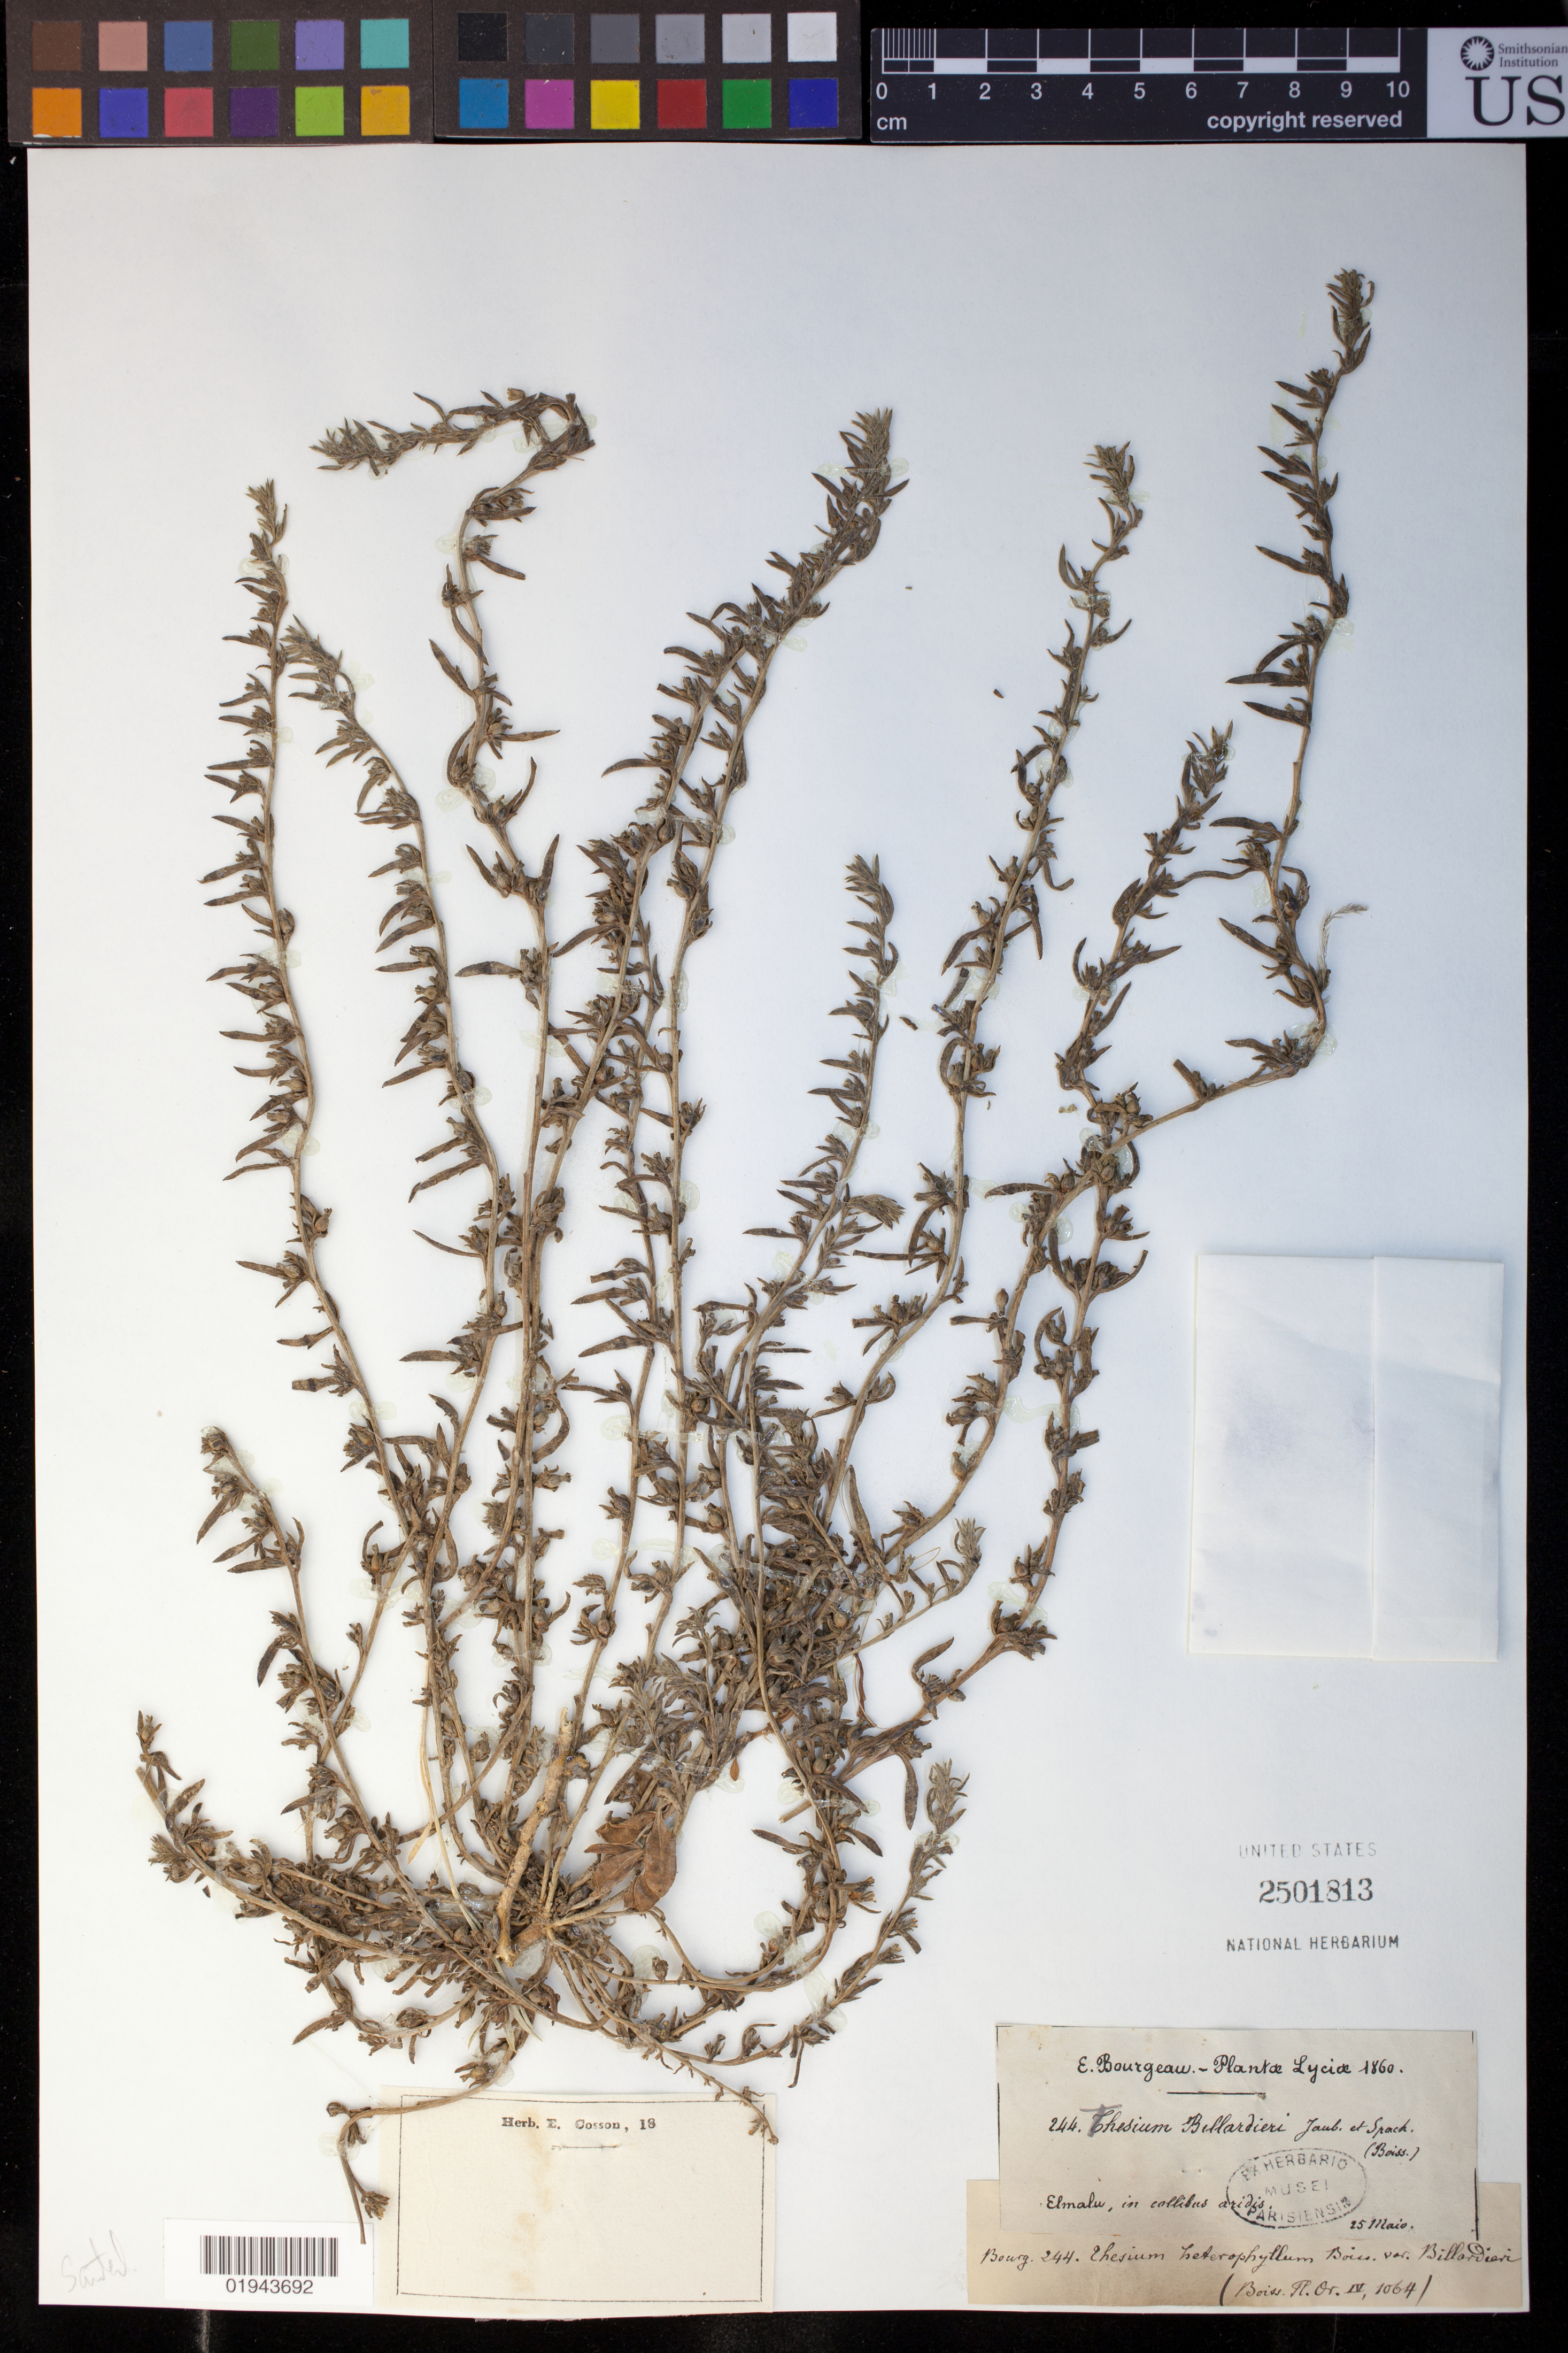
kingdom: Plantae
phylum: Tracheophyta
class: Magnoliopsida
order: Santalales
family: Thesiaceae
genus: Thesium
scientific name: Thesium billardierei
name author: Boiss.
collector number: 244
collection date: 1860-05-25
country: Turkey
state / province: Antalya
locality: Lycia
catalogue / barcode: US 2501813